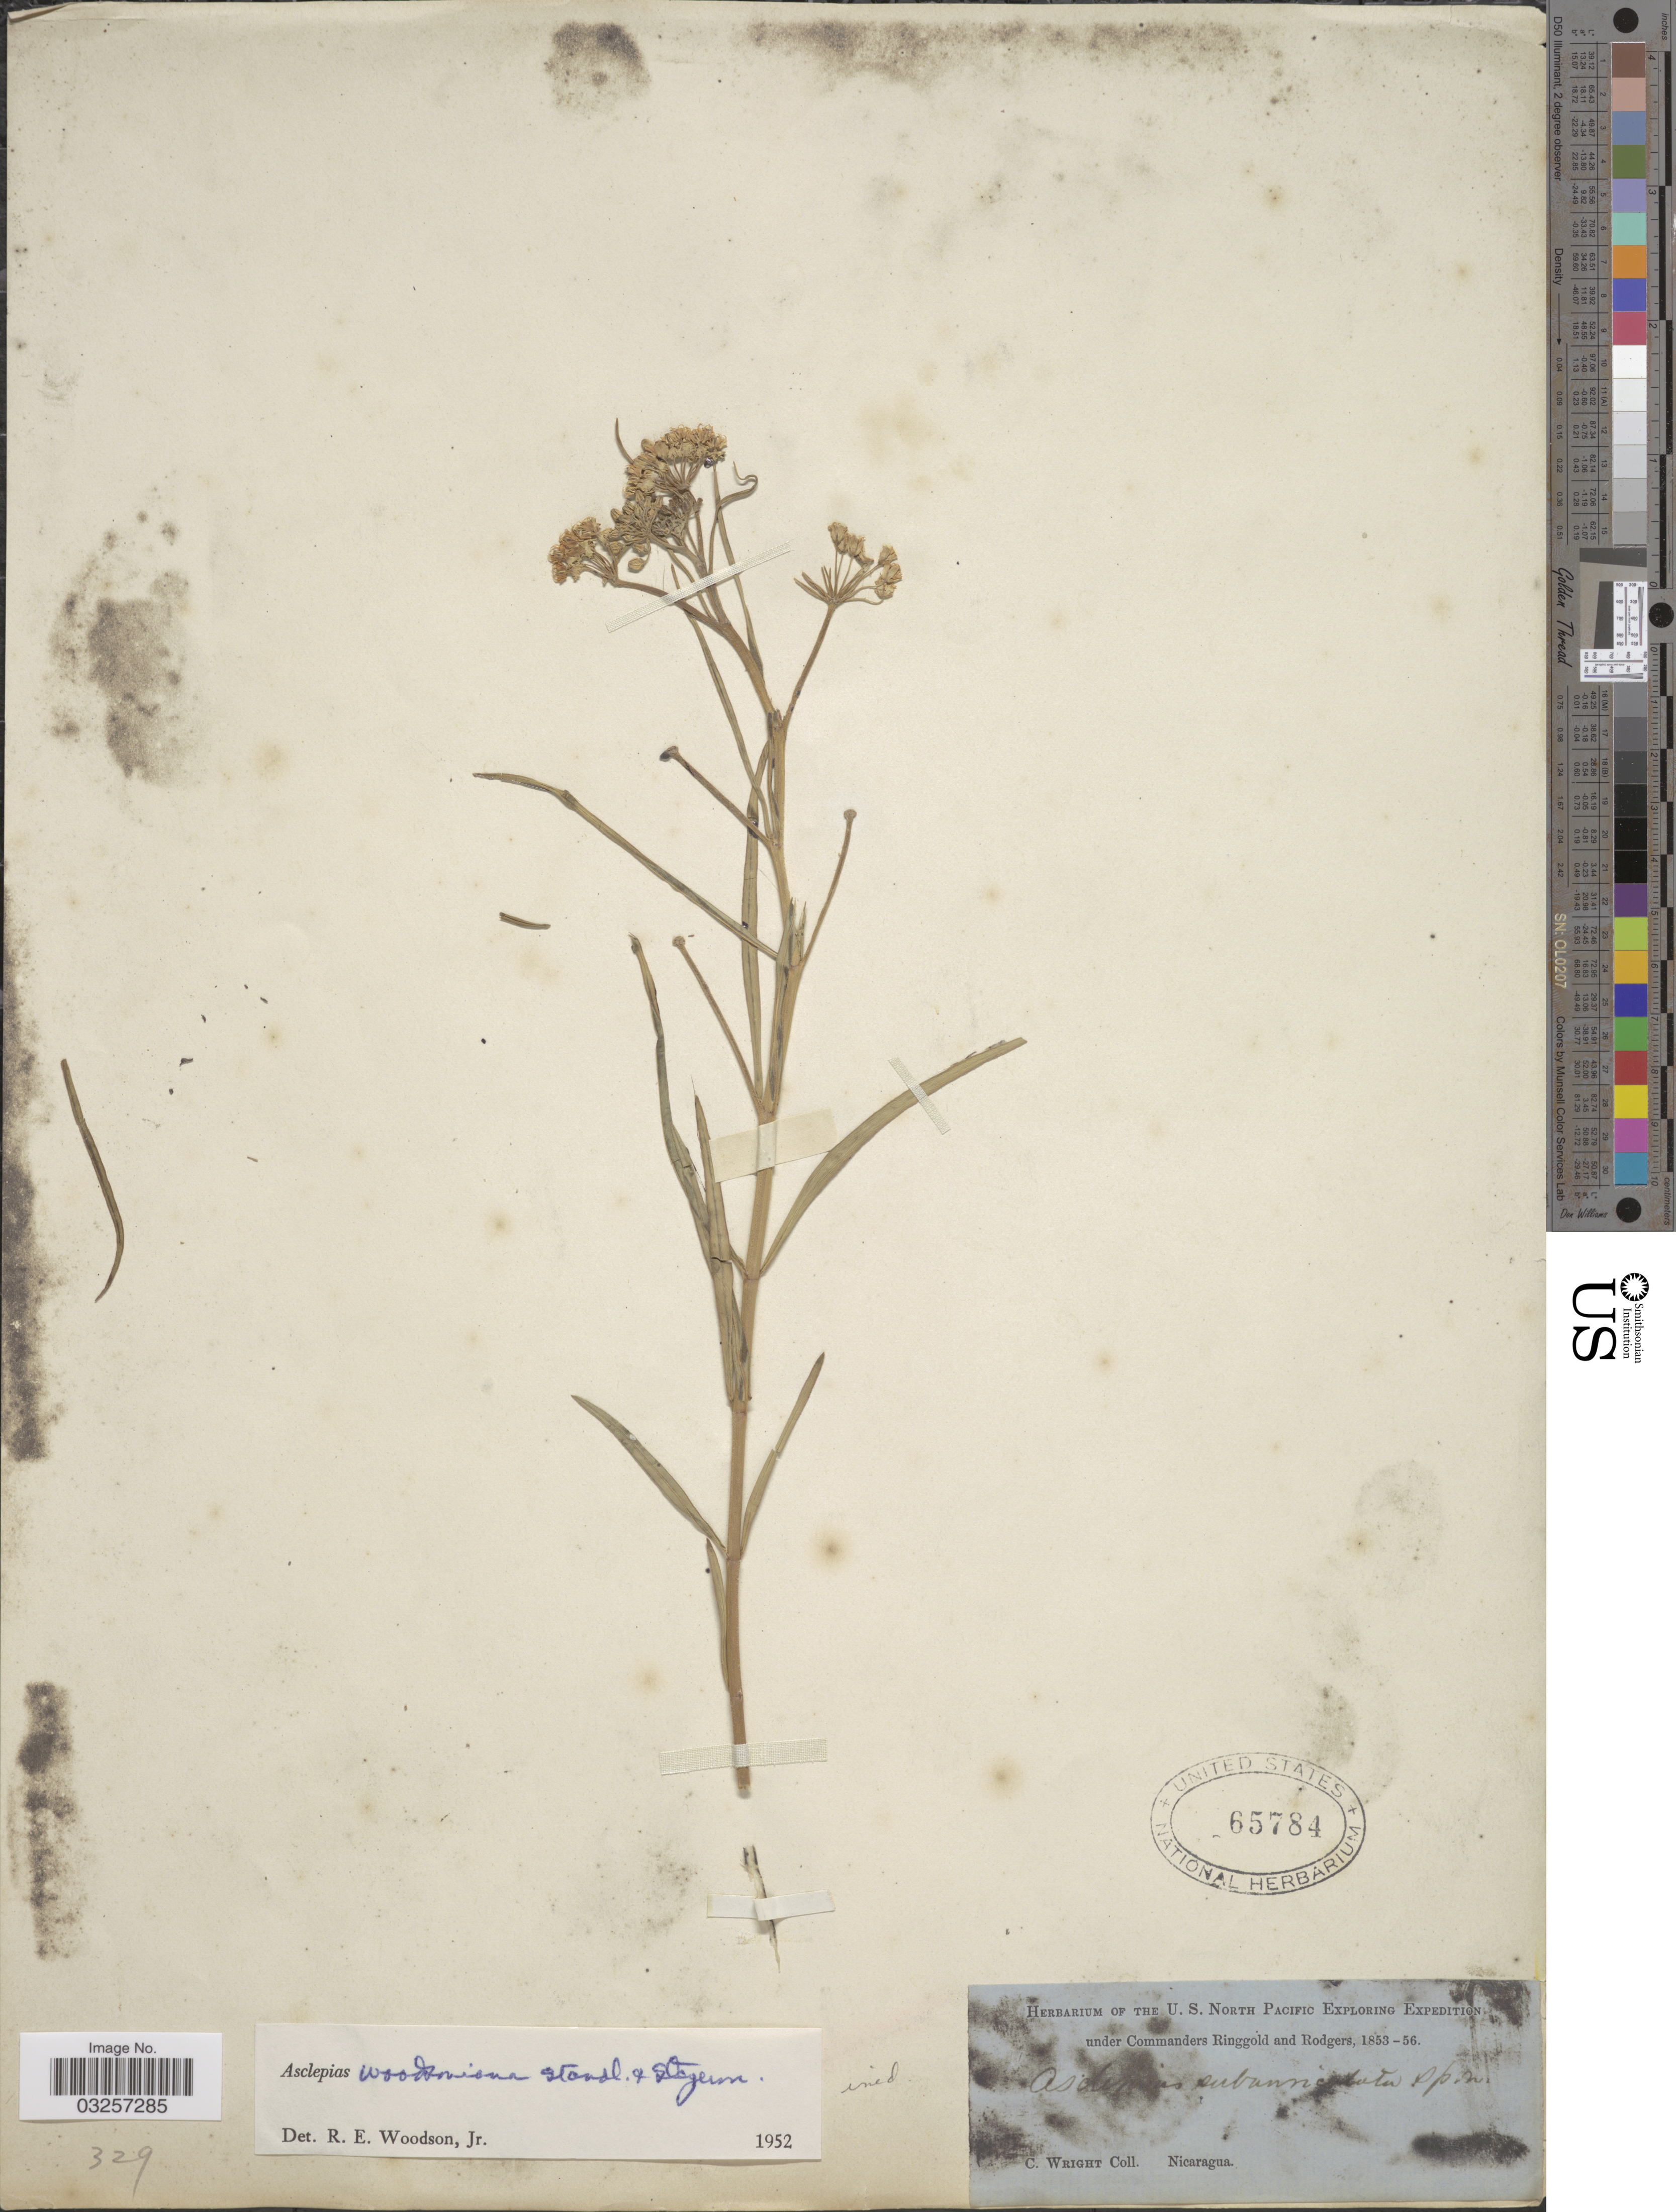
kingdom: Plantae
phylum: Tracheophyta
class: Magnoliopsida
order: Gentianales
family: Apocynaceae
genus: Asclepias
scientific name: Asclepias woodsoniana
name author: Standl. & Steyerm.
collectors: C. Wright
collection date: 1853/1856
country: Nicaragua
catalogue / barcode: US 65784